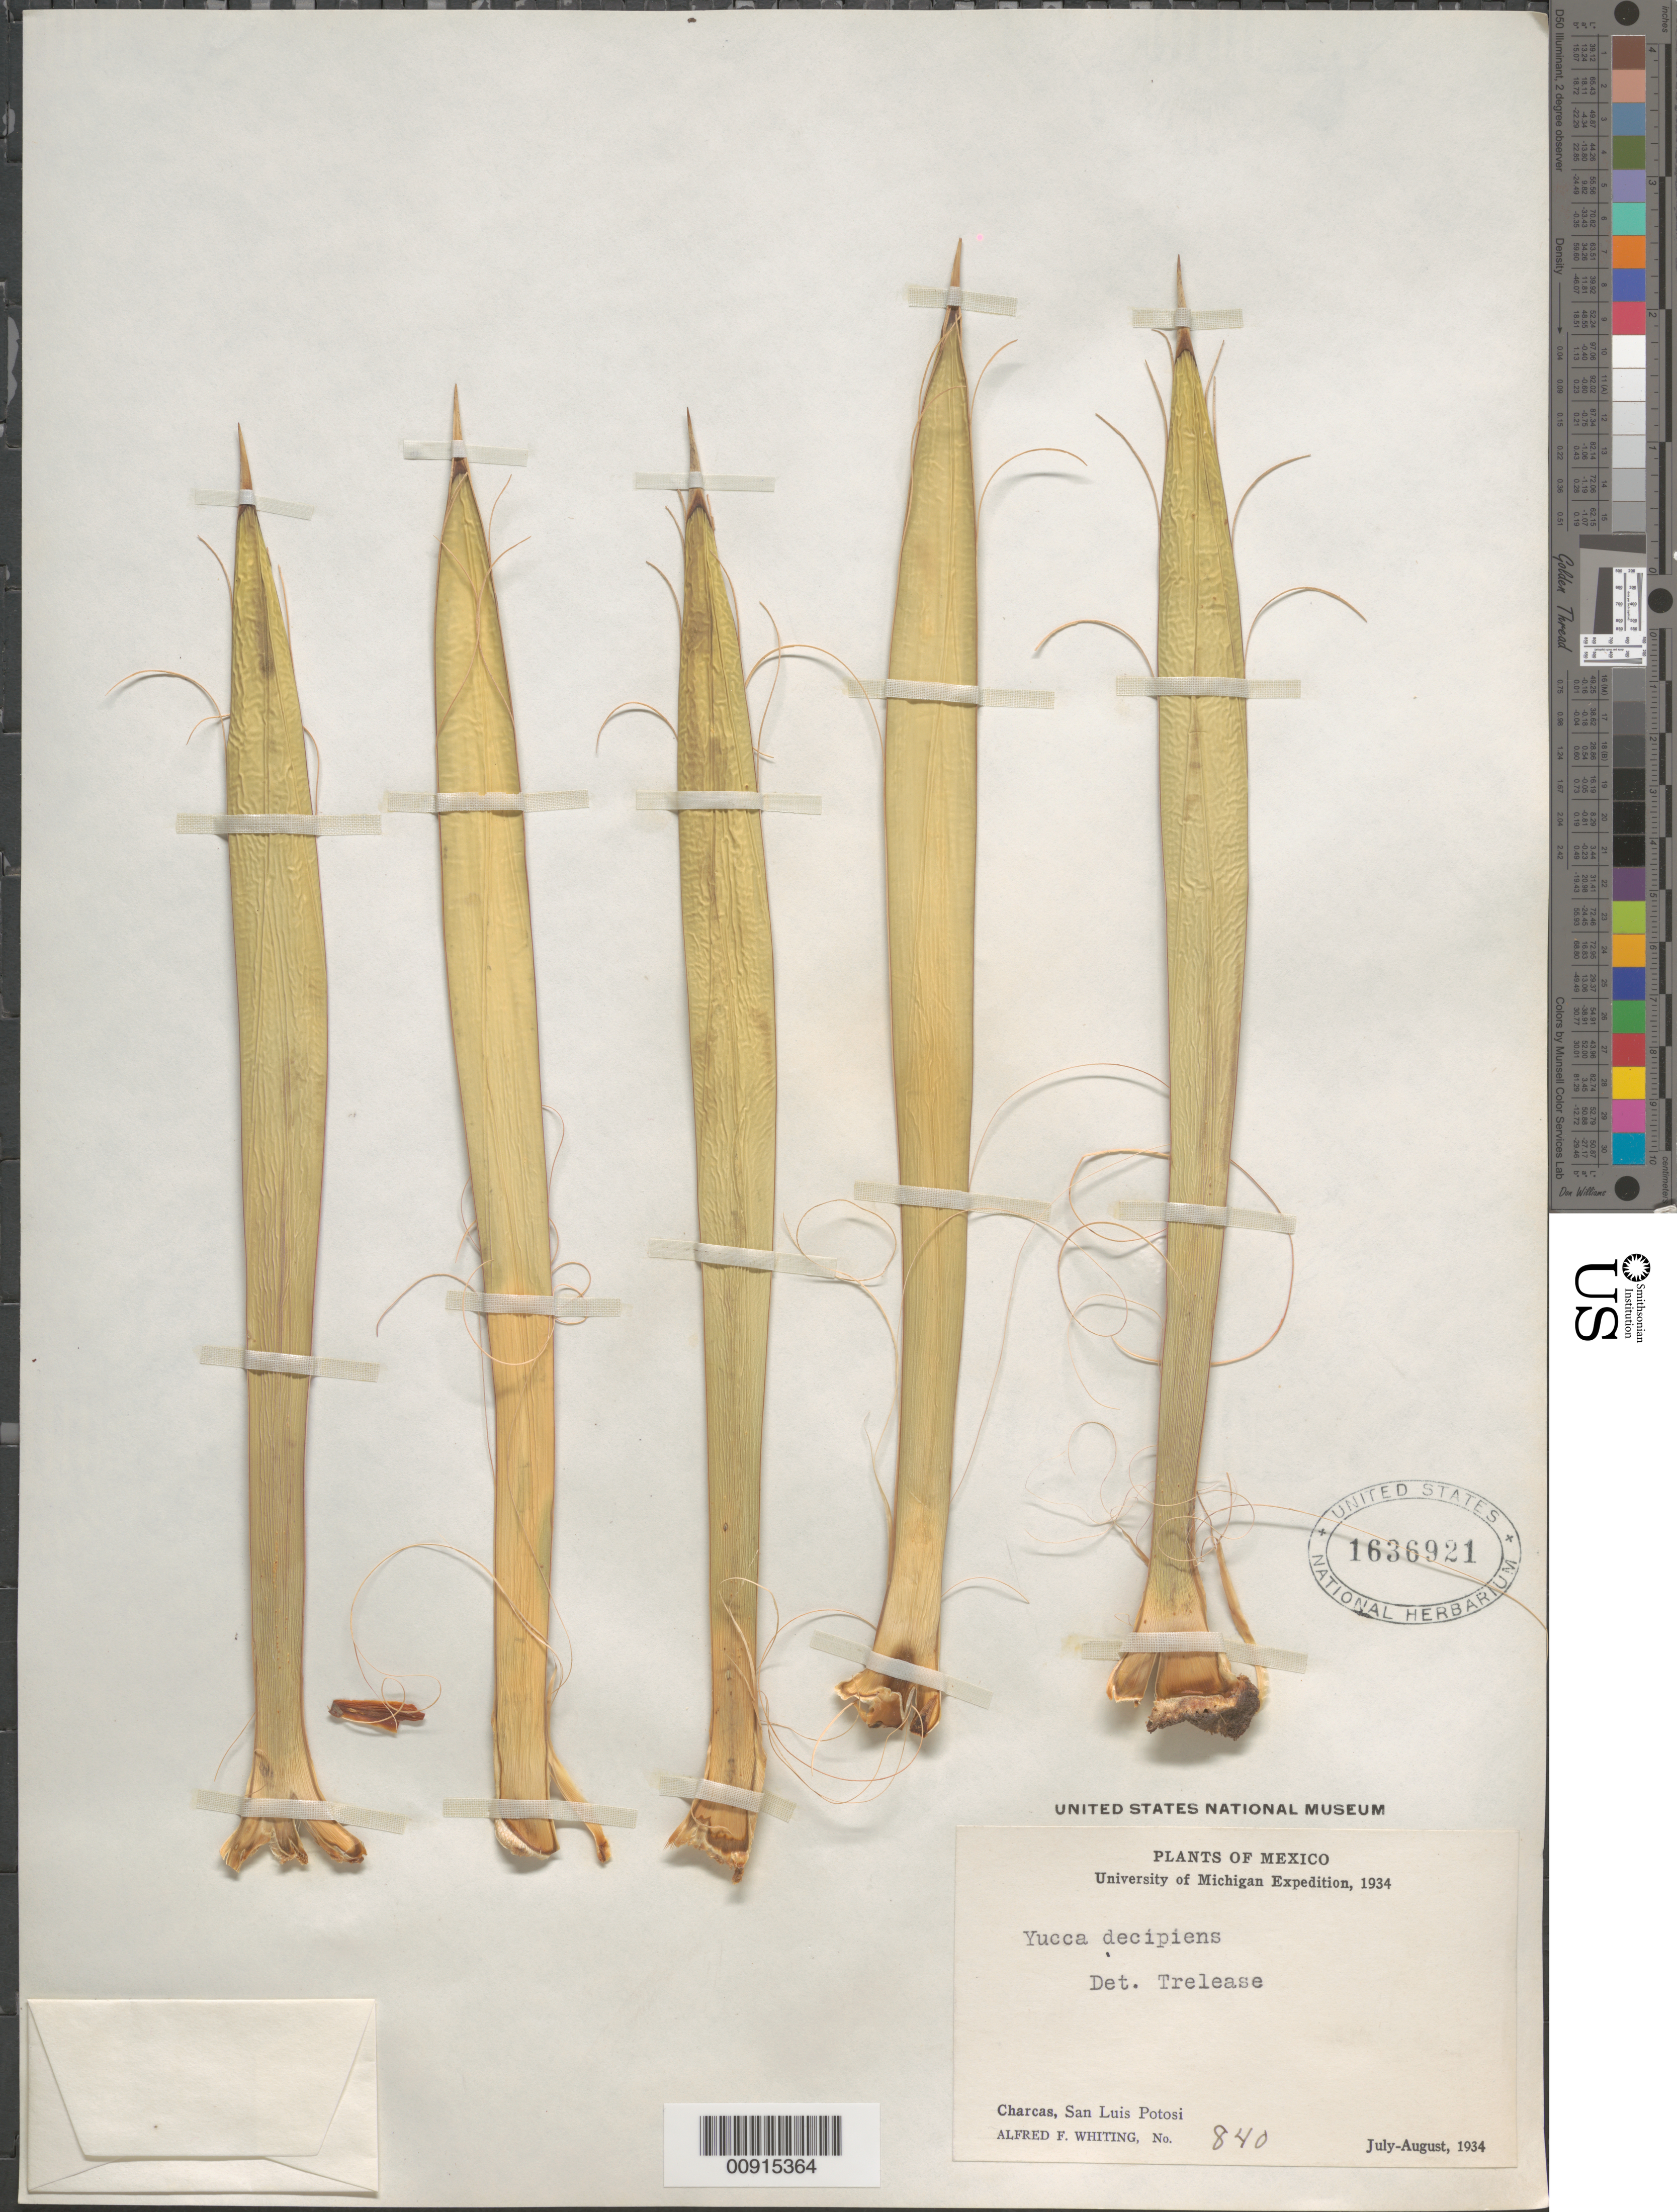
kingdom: Plantae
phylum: Tracheophyta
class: Liliopsida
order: Asparagales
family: Asparagaceae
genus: Yucca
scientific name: Yucca decipiens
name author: Trel.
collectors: A. F. Whiting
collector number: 840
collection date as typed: Jul 1934 to -- Aug 1934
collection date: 1934-07/1934-08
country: Mexico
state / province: San Luis Potosí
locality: Charcas, San Luis Potosí.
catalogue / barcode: US 1636921